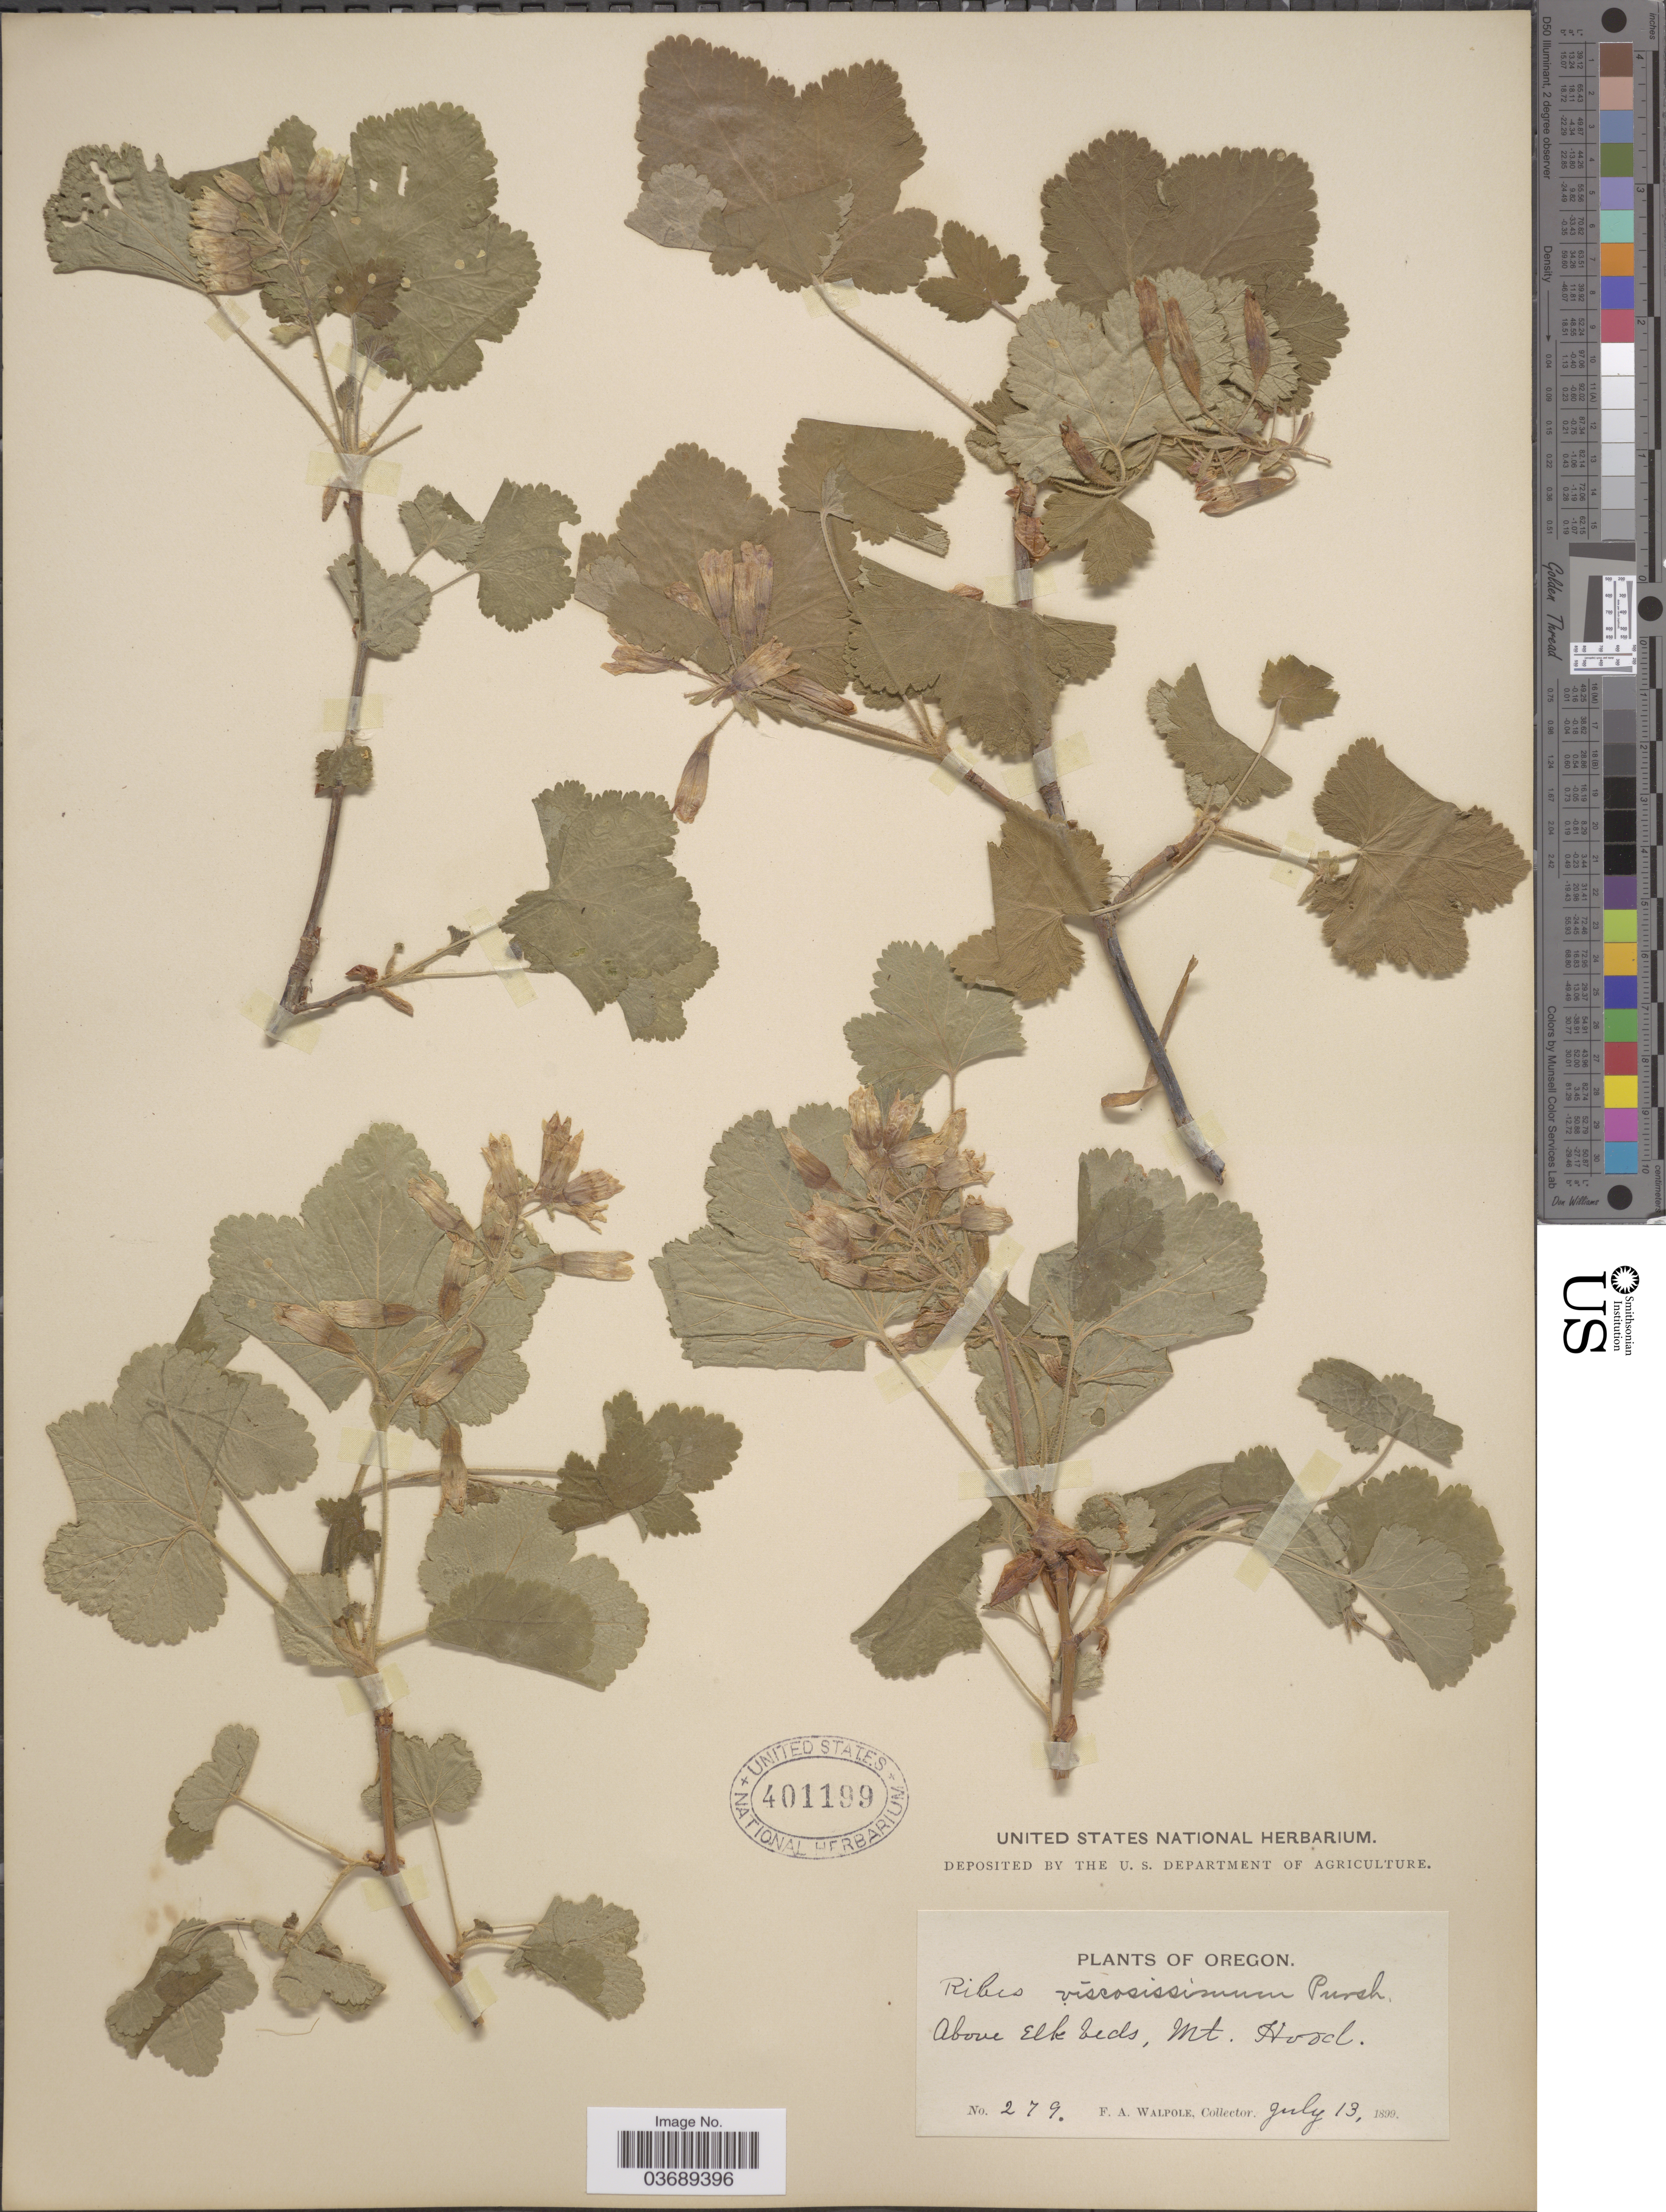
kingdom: Plantae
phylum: Tracheophyta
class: Magnoliopsida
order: Saxifragales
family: Grossulariaceae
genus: Ribes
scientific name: Ribes viscosissimum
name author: Pursh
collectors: F. Walpole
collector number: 279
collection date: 1899-07-13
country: United States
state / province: Oregon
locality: Above Elk beds, Mt. Hood.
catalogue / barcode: US 401199